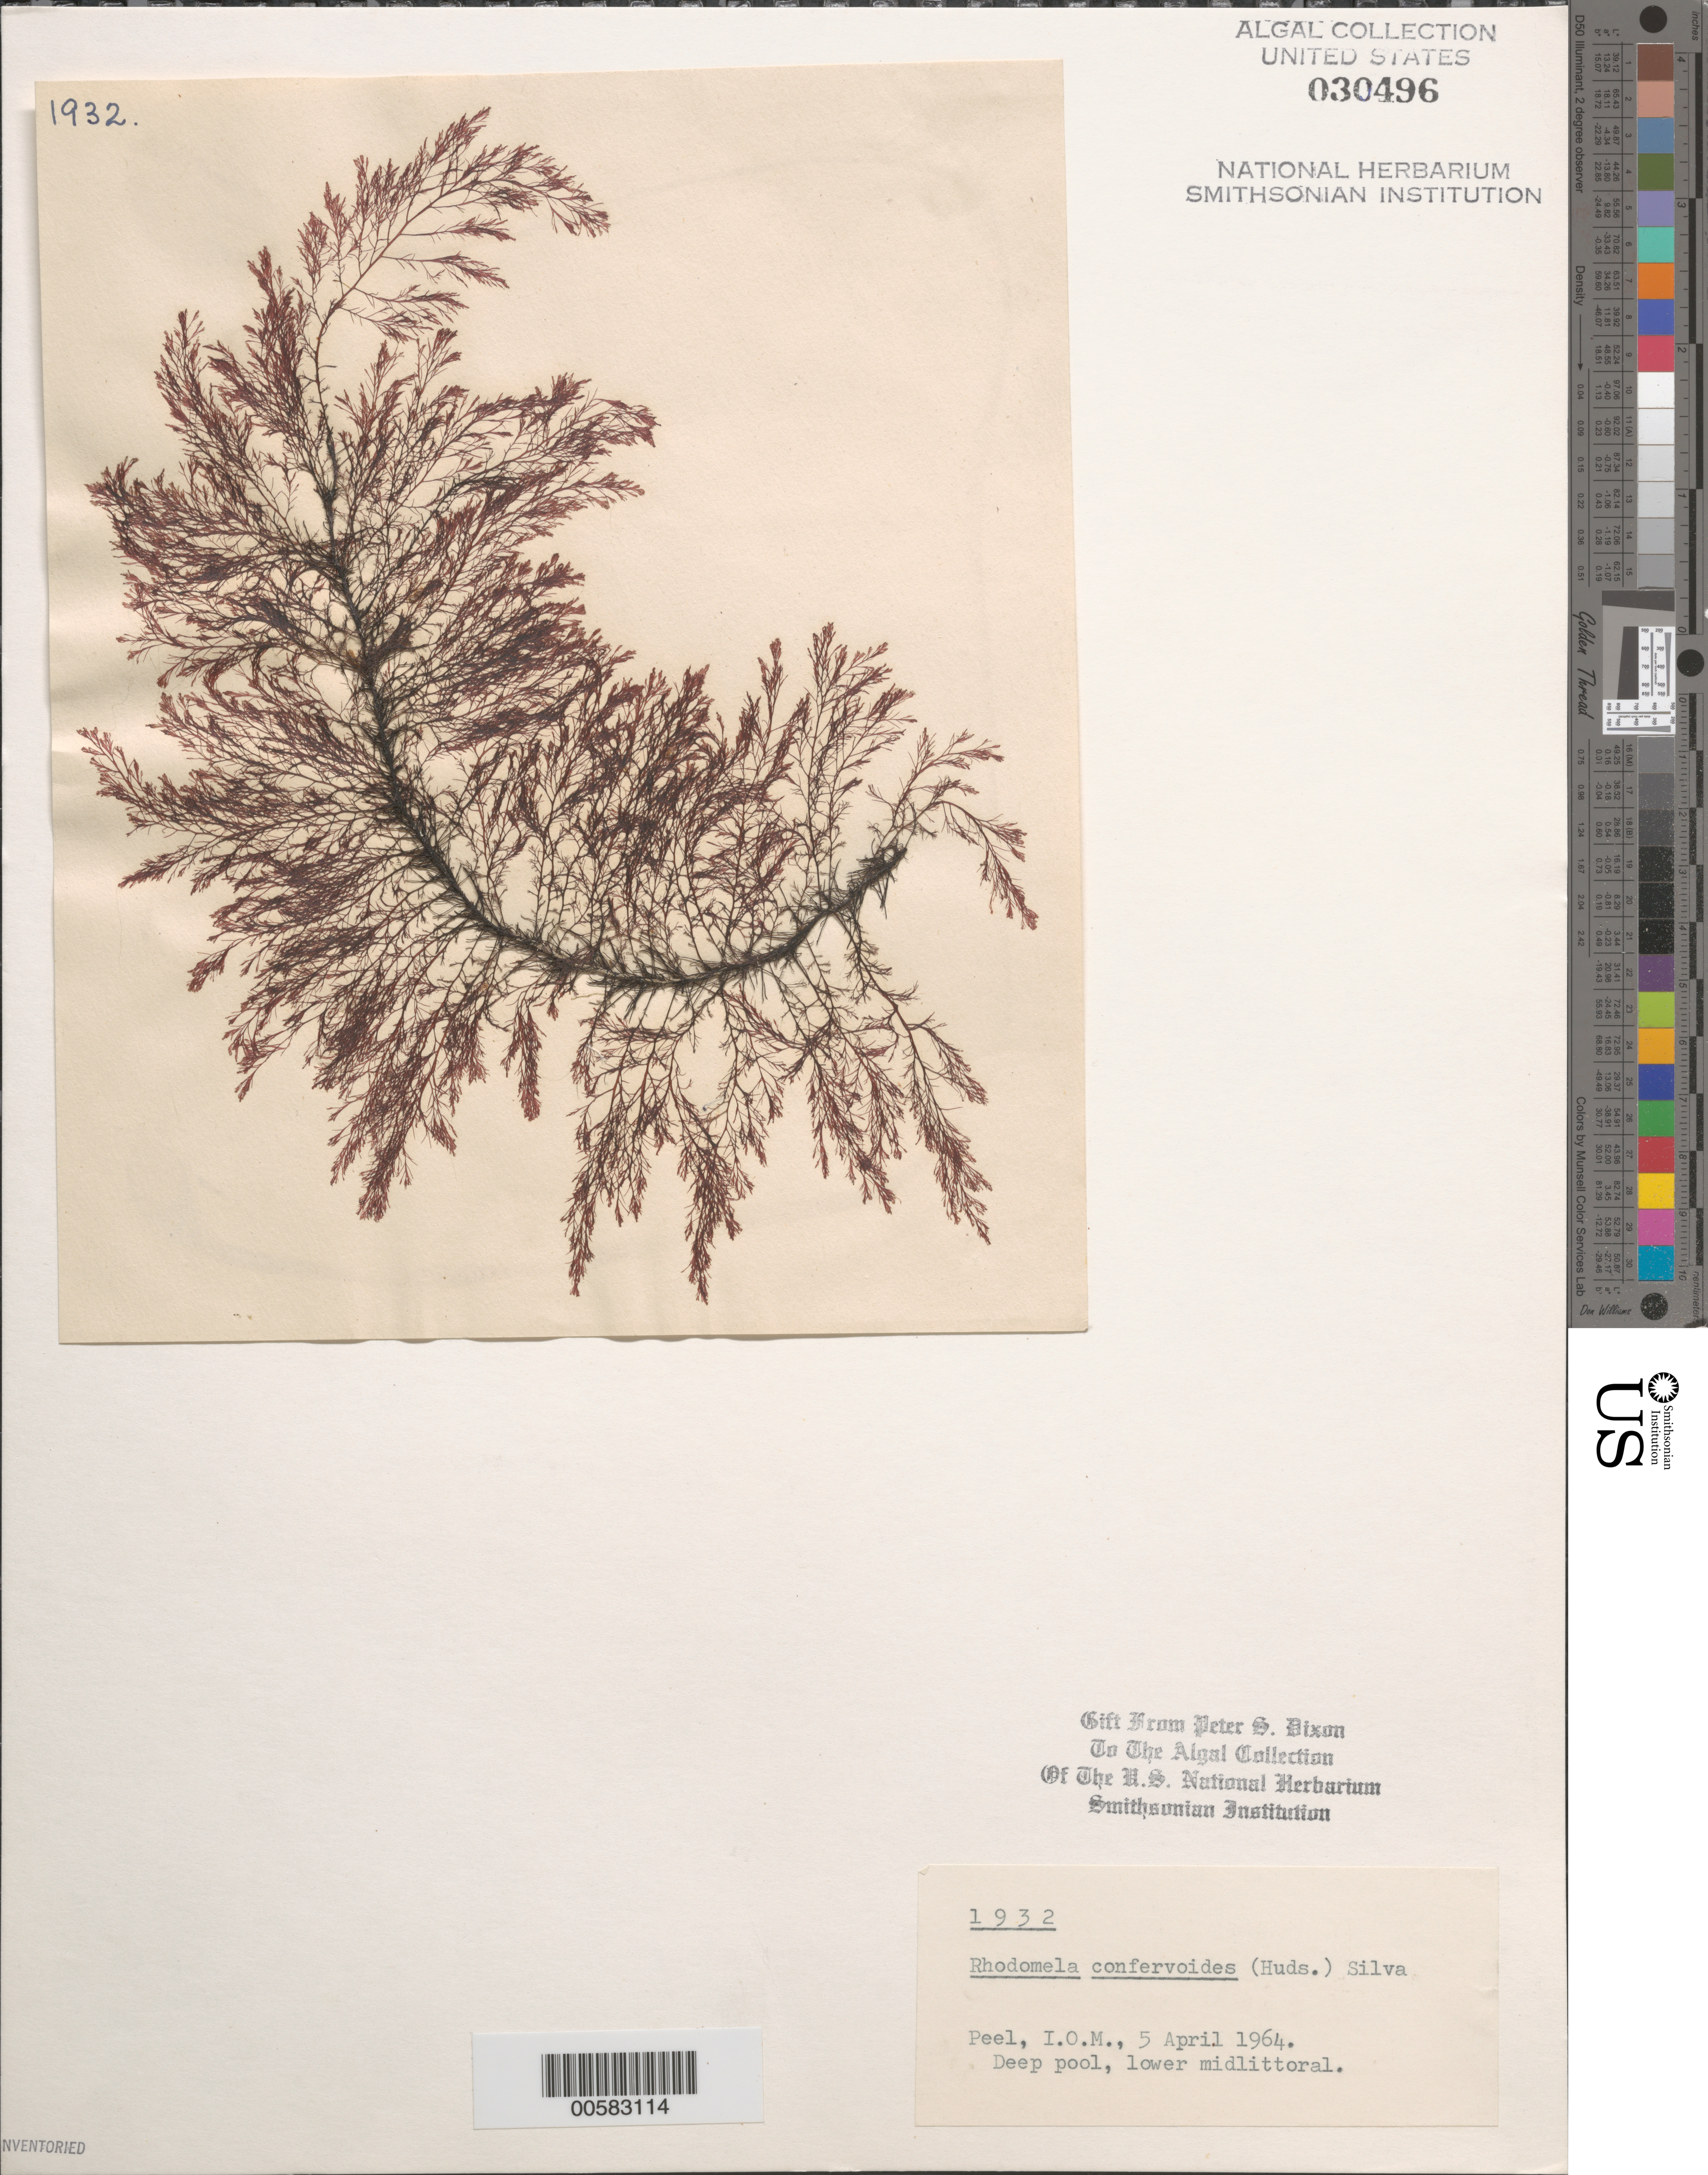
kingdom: Plantae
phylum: Rhodophyta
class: Florideophyceae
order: Ceramiales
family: Rhodomelaceae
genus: Rhodomela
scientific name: Rhodomela confervoides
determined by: Dixon, P. S.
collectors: P. S. Dixon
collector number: PSD 1932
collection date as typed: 05 Apr 1964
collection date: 1964-04-05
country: United Kingdom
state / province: England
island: Isle of Man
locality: Peel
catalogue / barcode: US 30496